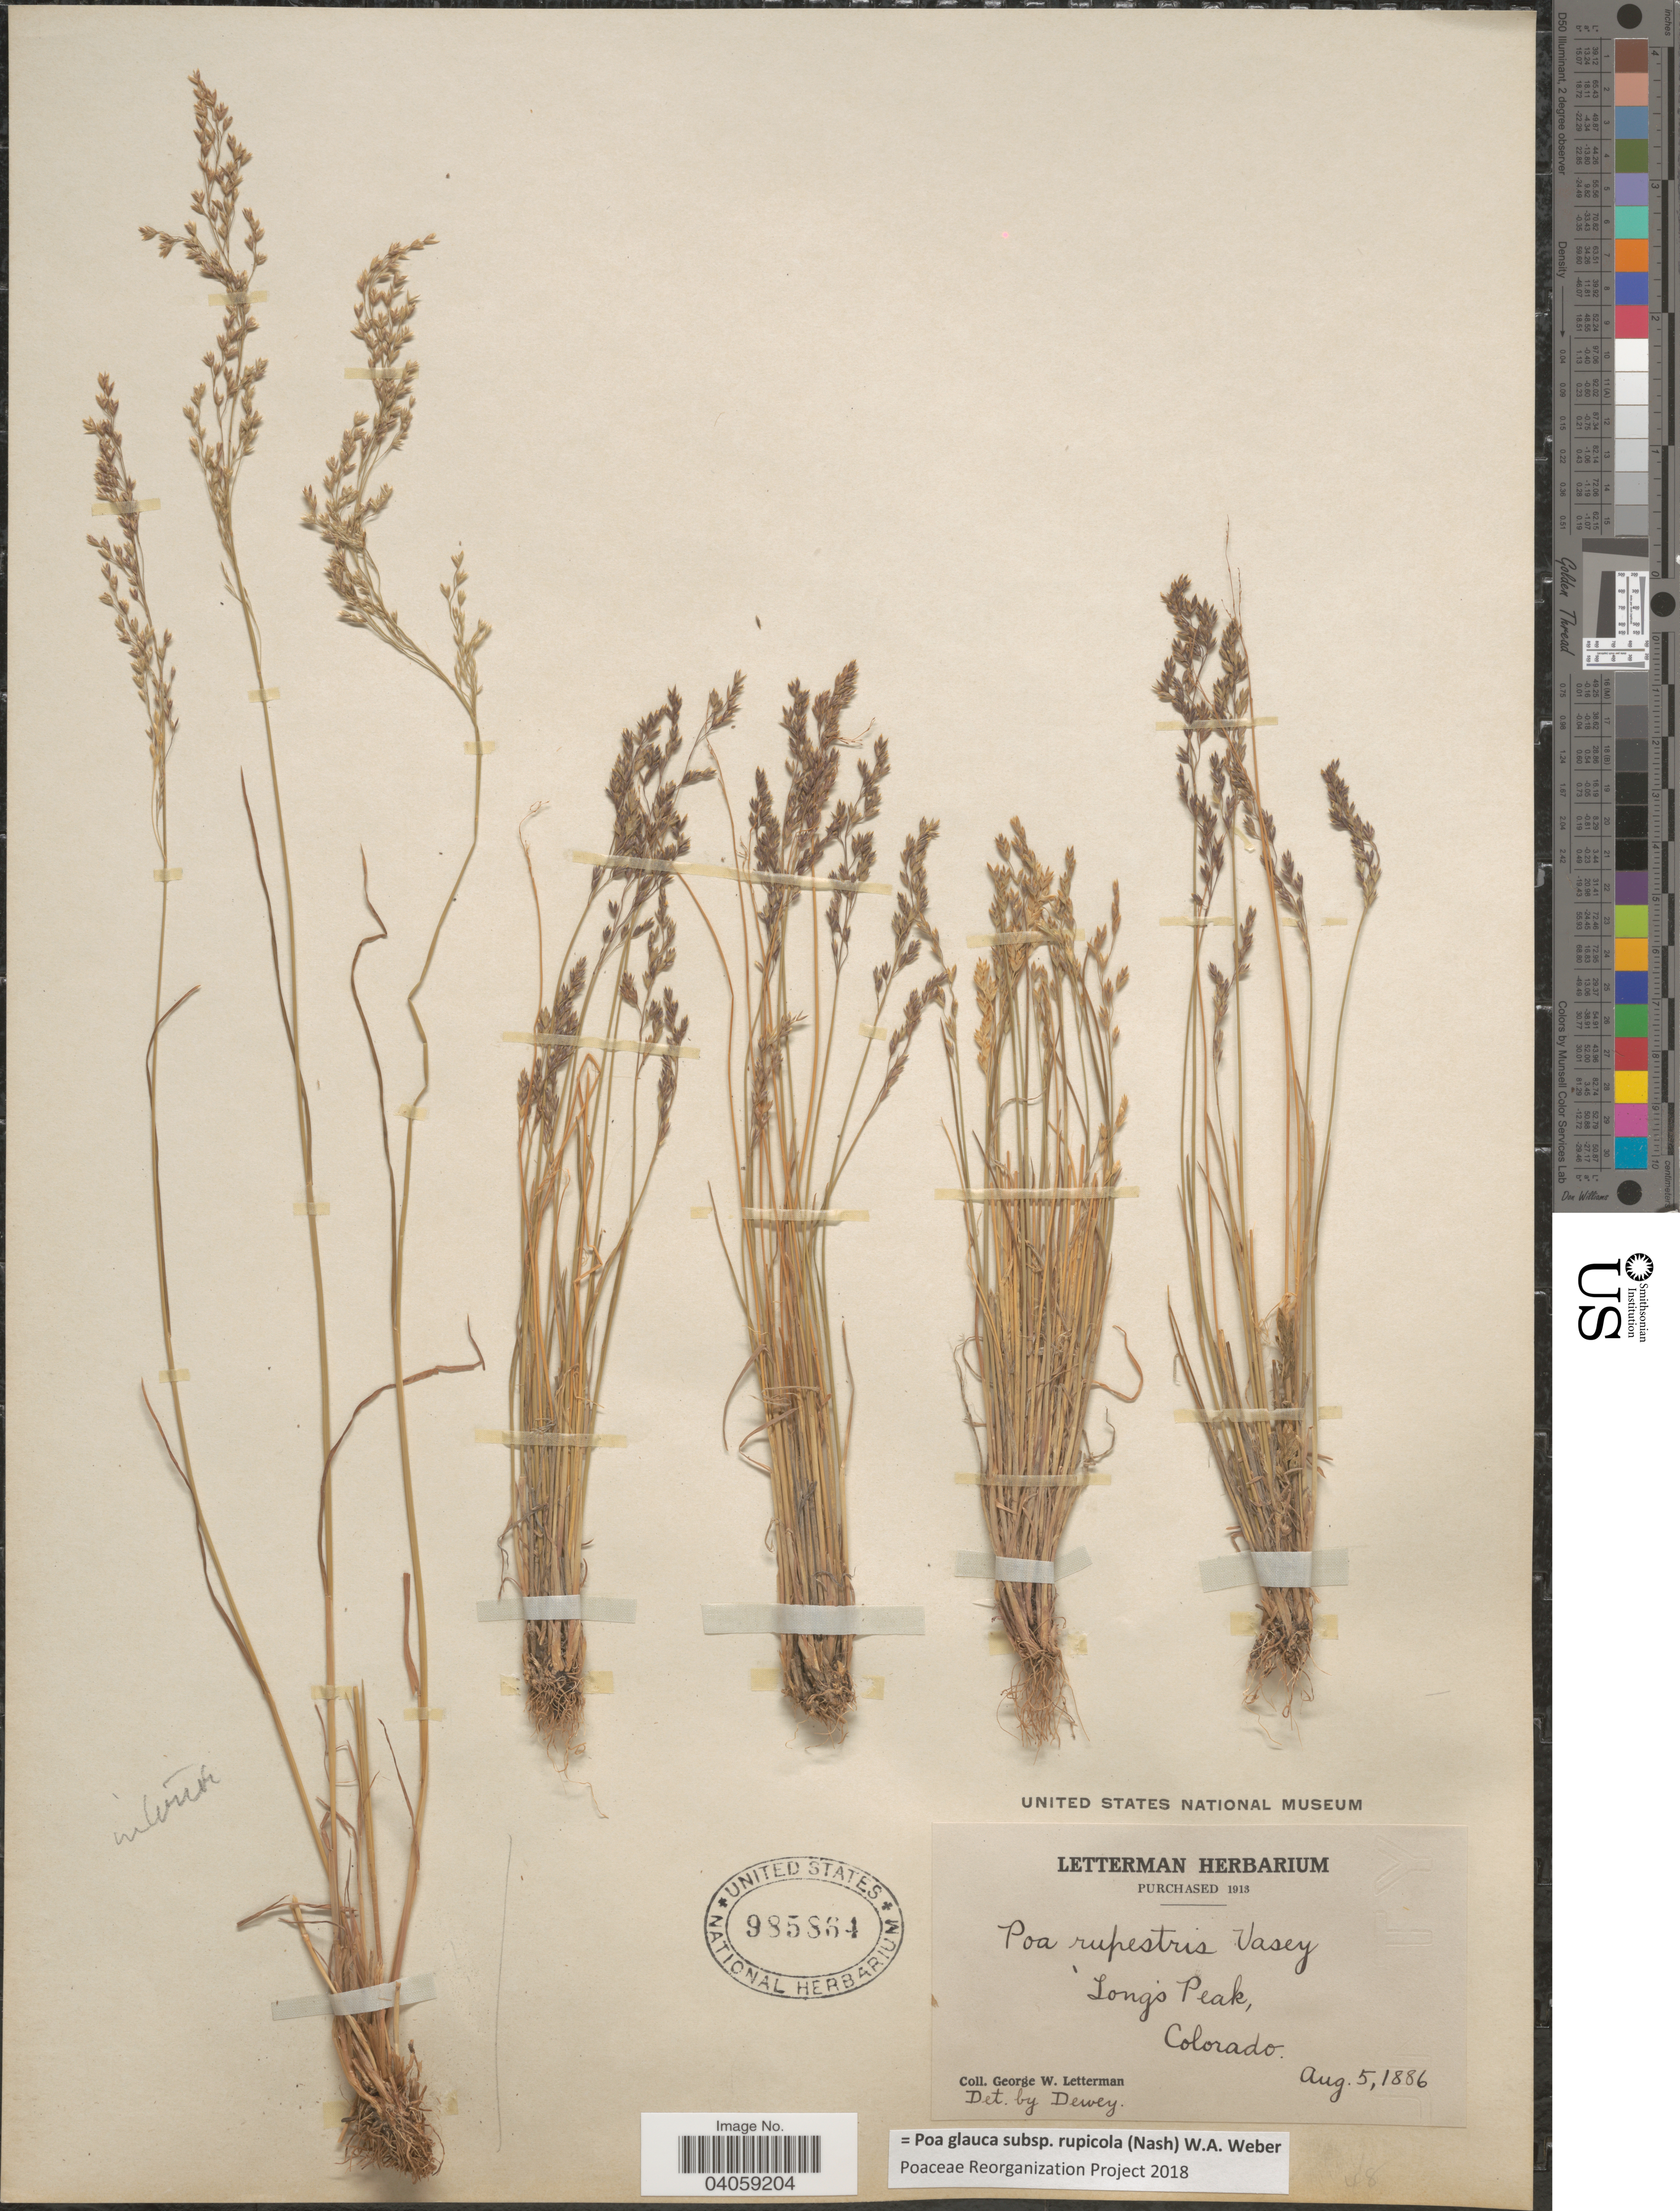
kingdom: Plantae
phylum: Tracheophyta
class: Liliopsida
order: Poales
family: Poaceae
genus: Poa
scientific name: Poa glauca subsp. rupicola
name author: (Nash) W.A. Weber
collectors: G. W. Letterman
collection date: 1886-08-05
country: United States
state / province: Colorado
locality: Long's Peak.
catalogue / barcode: US 985864